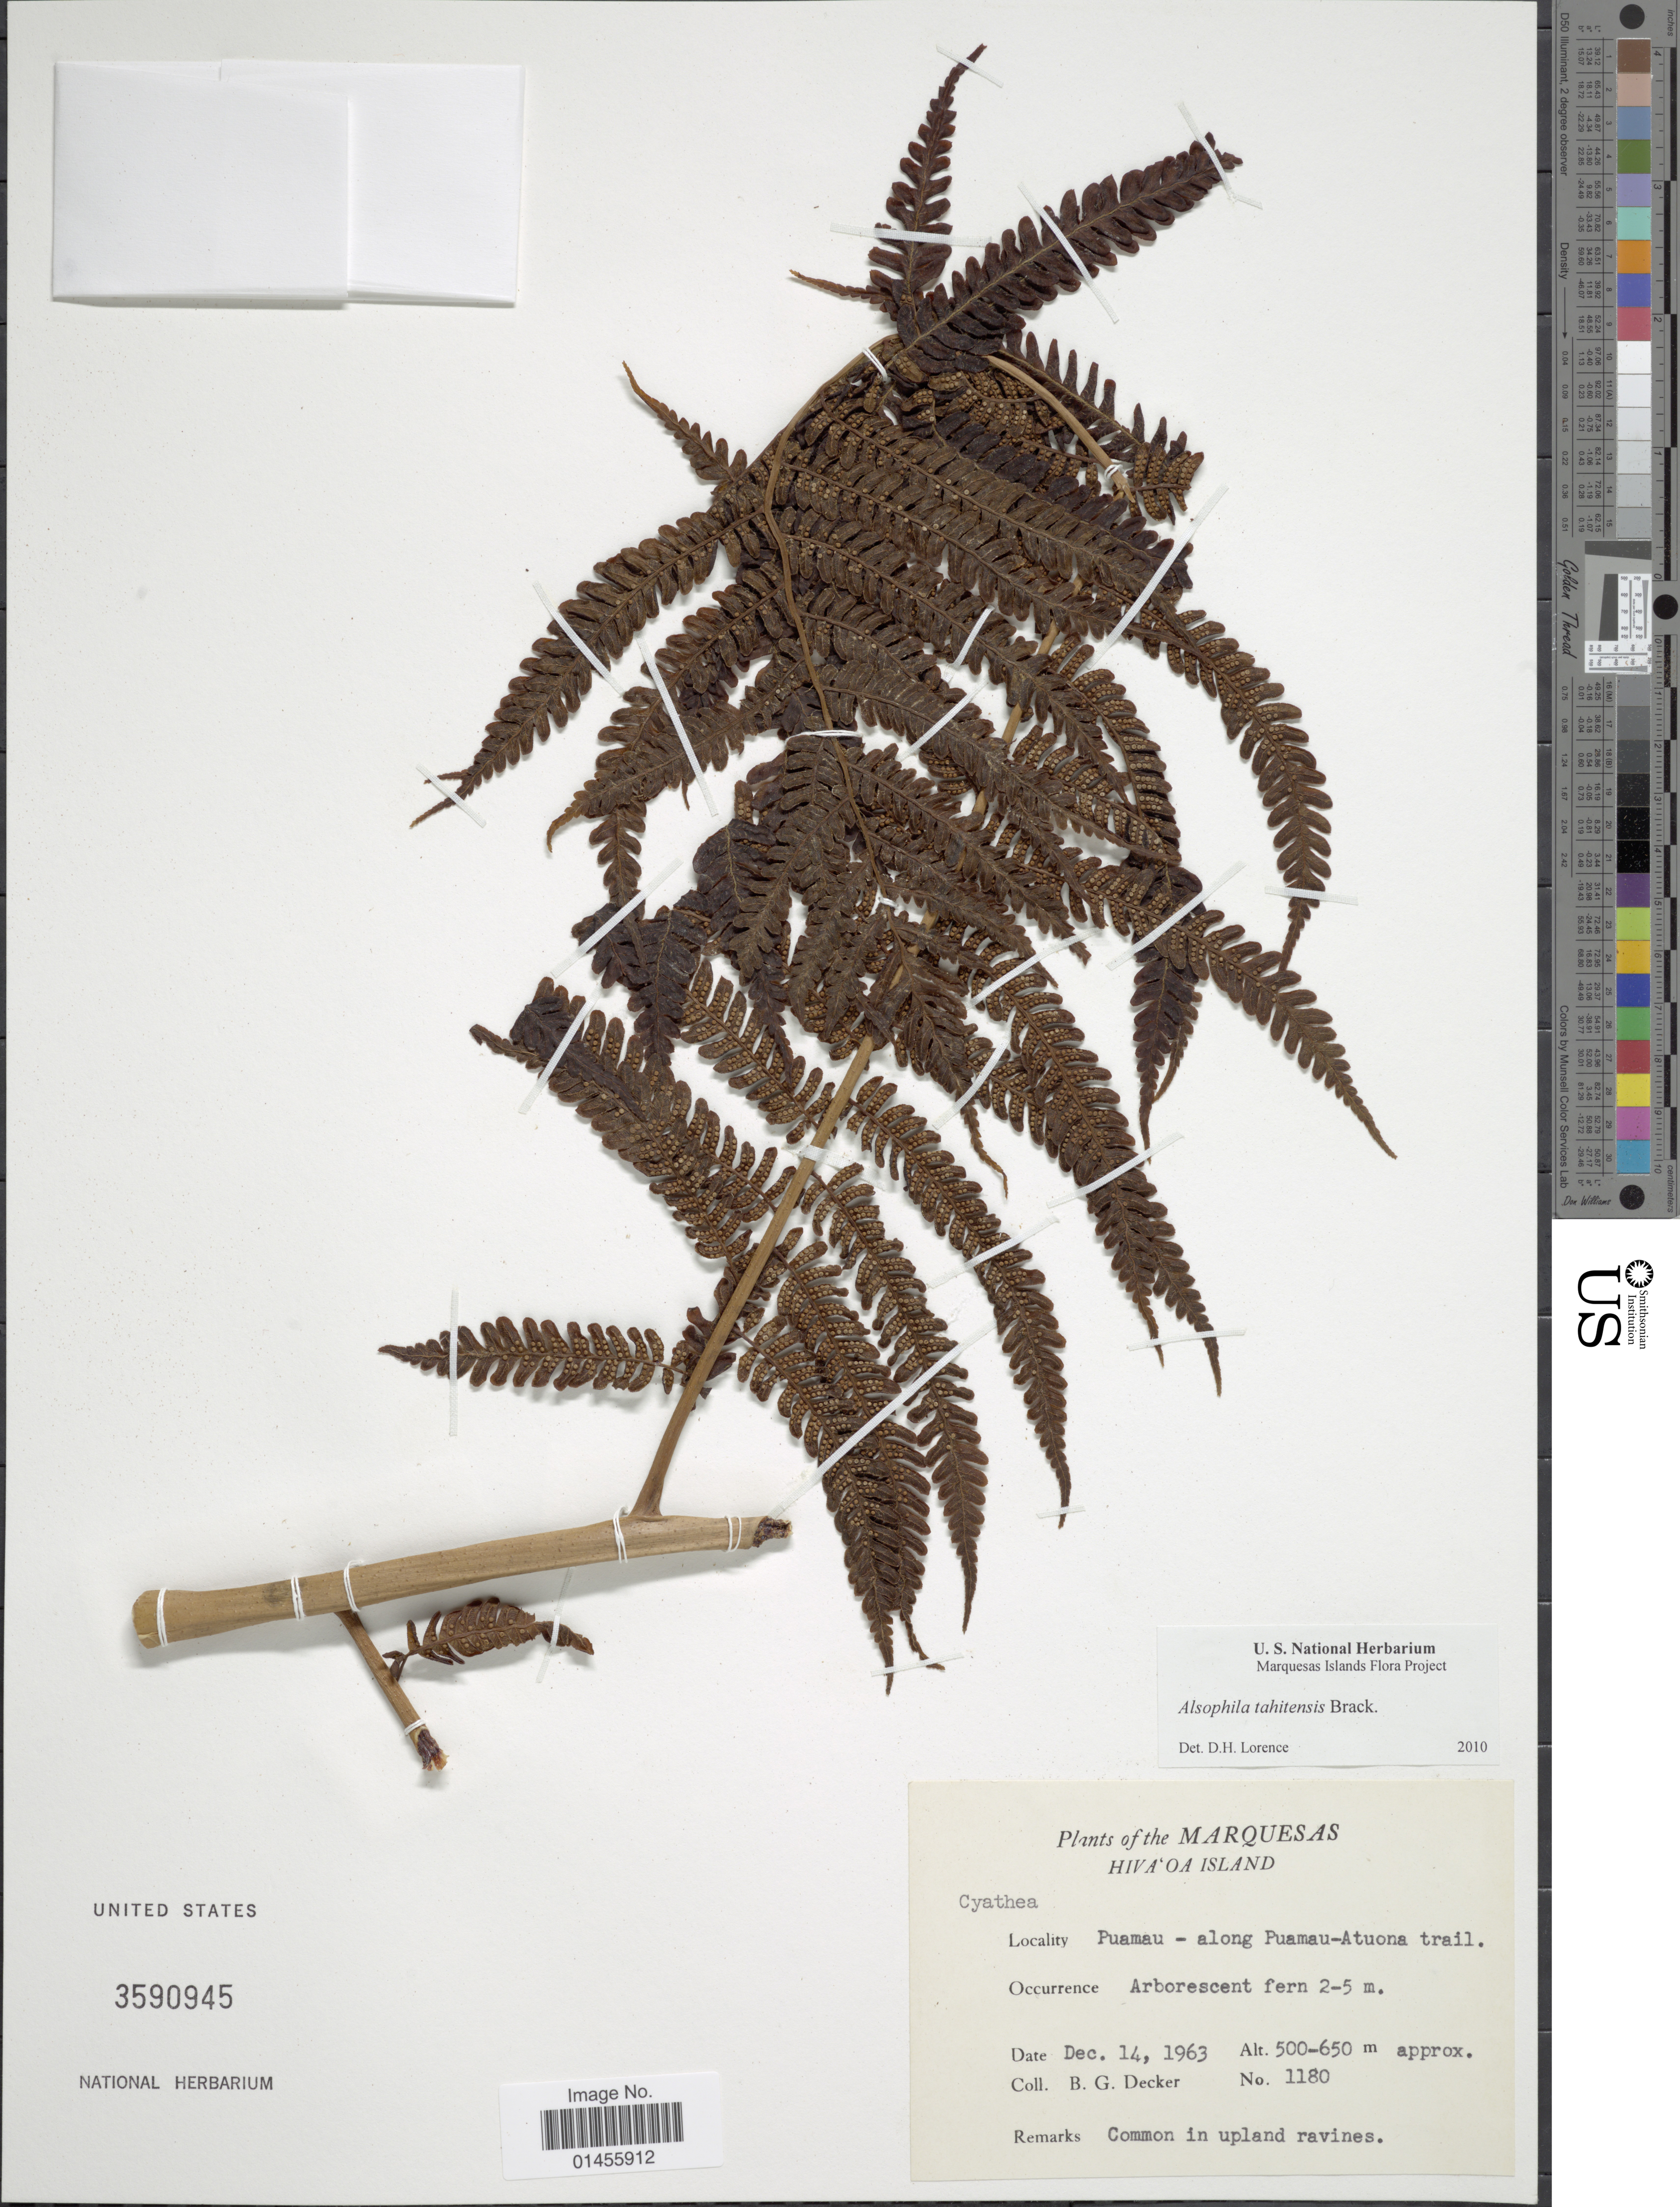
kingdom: Plantae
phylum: Tracheophyta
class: Polypodiopsida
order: Cyatheales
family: Cyatheaceae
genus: Alsophila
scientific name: Alsophila tahitensis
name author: Brack. in Wilkes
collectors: B. G. Decker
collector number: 1180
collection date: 1963-12-14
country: French Polynesia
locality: Marquesas, Hiva'Oa Island.Puamau - along Puamau-Atuona trail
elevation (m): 500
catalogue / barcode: US 3590945